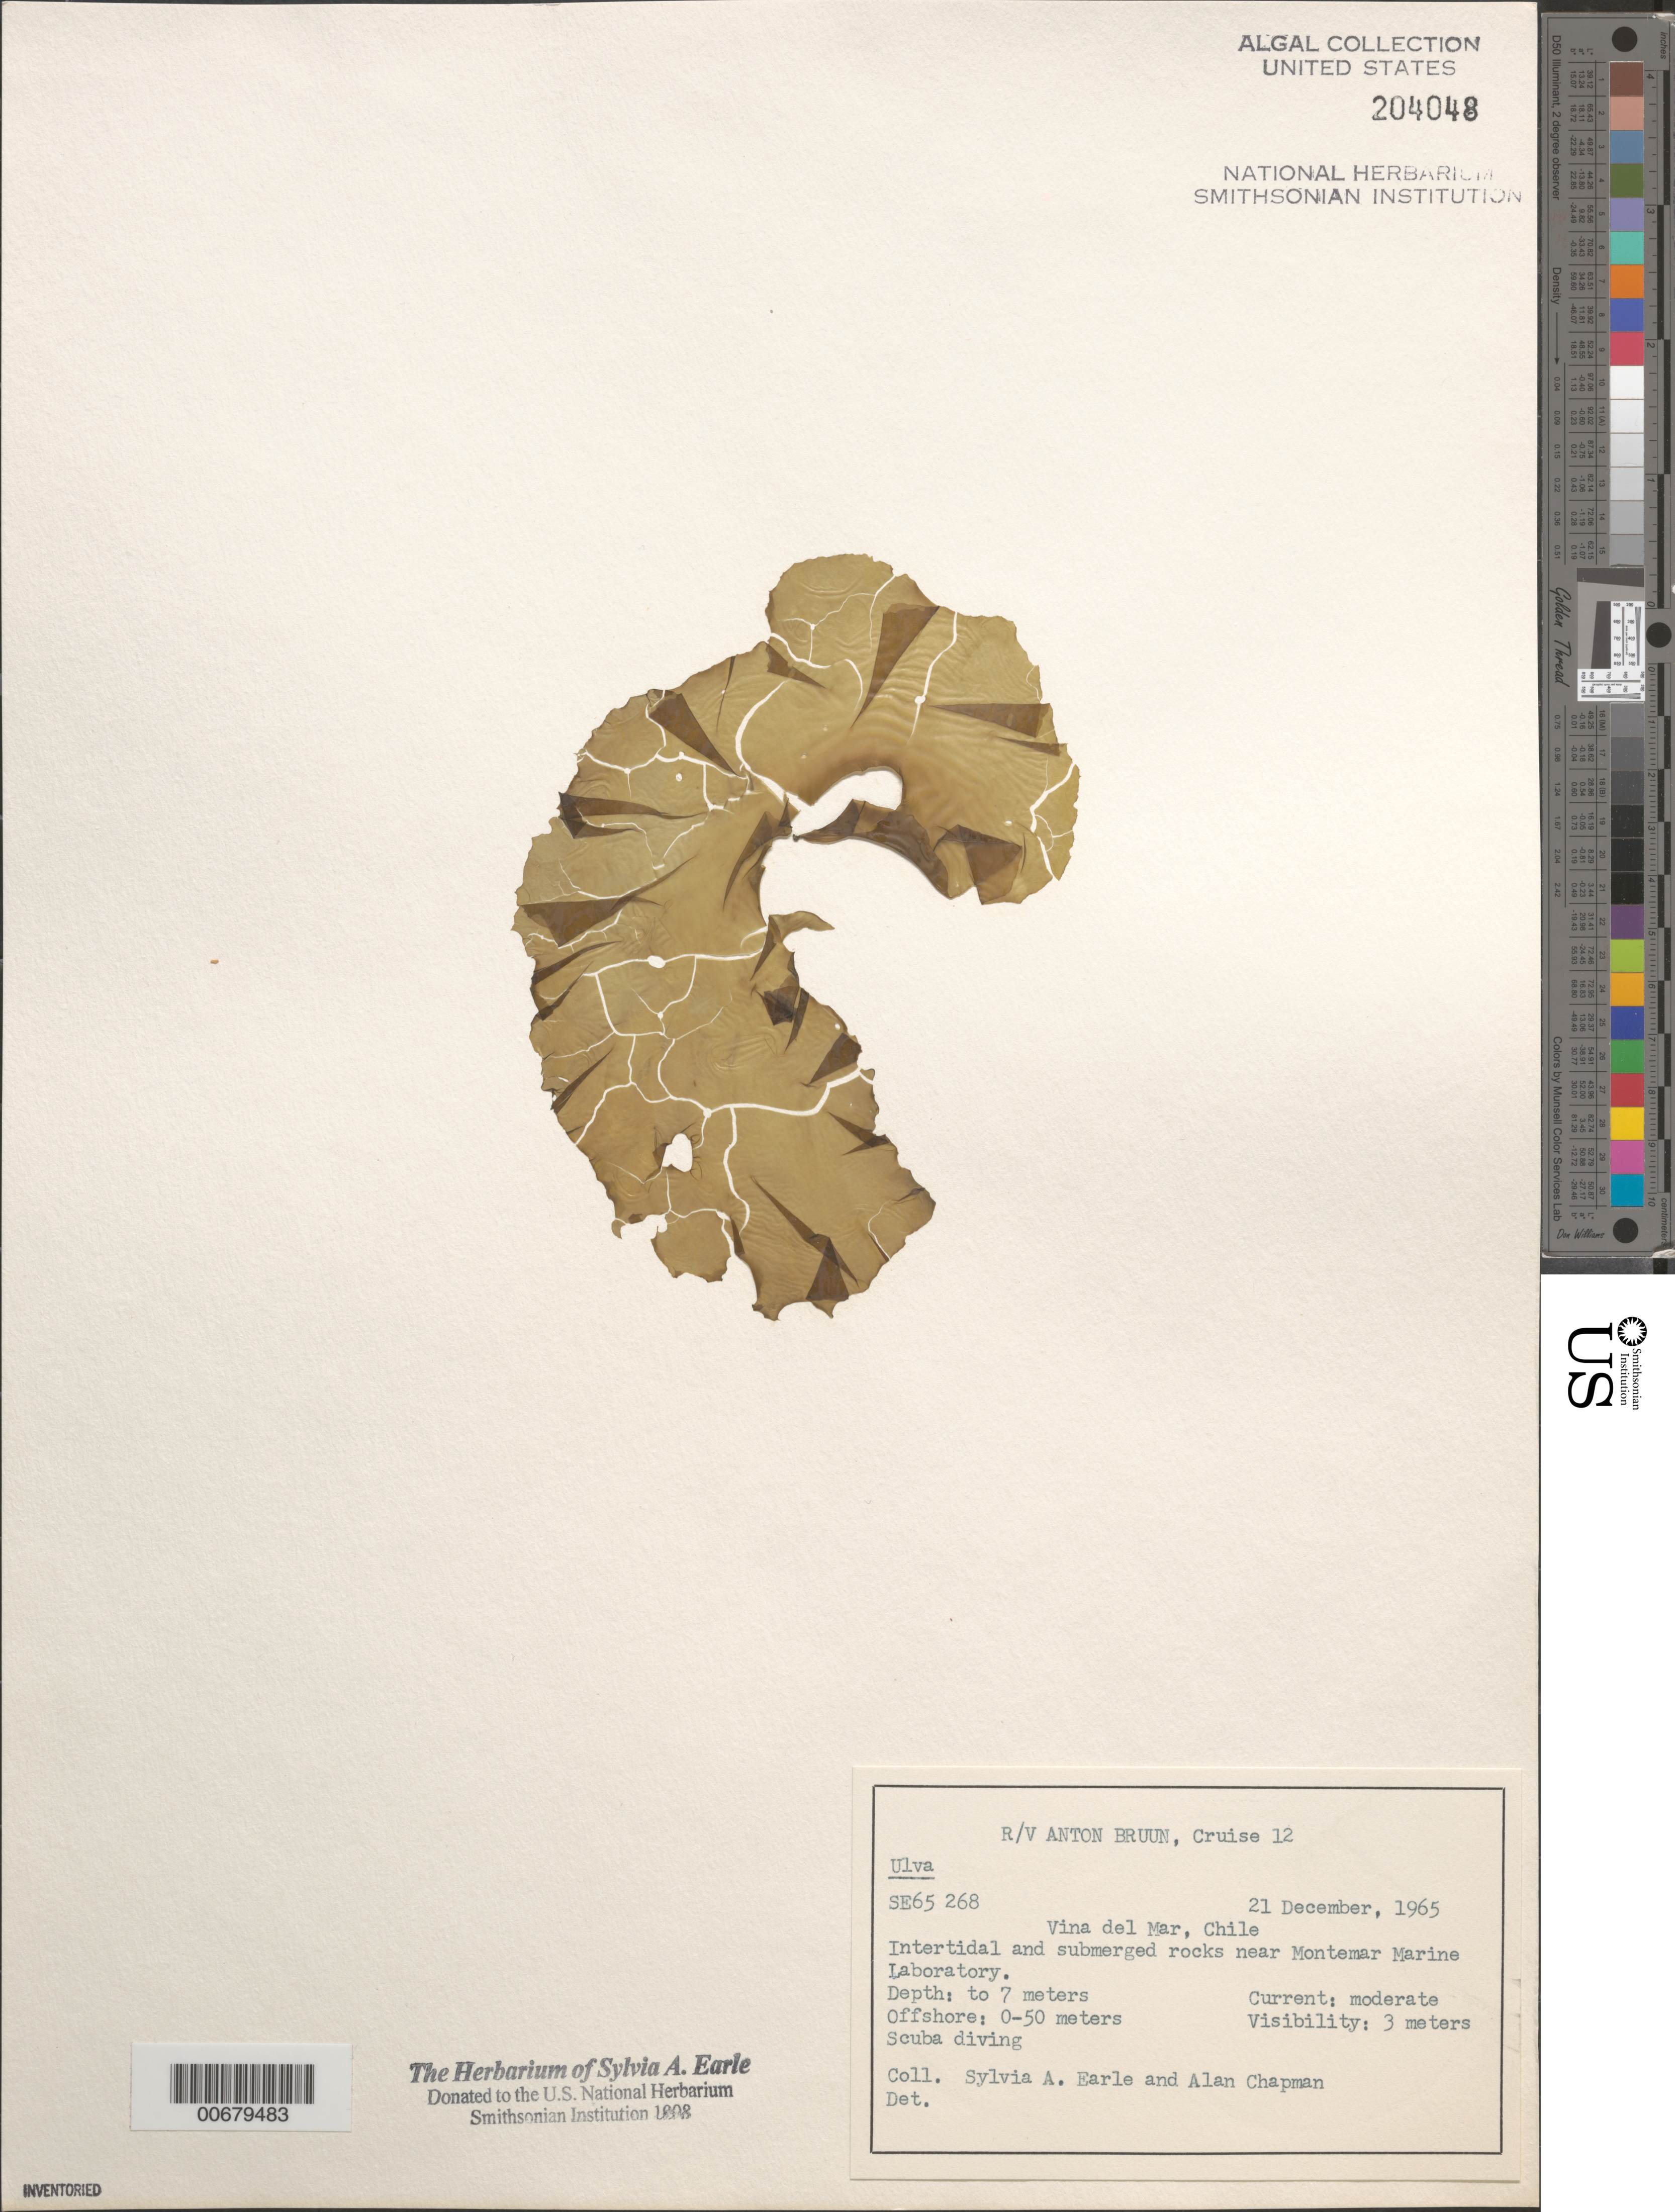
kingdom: Plantae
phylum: Chlorophyta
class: Ulvophyceae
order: Ulvales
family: Ulvaceae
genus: Ulva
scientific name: Ulva sp.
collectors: S. A. Earle & A. Chapman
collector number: SE 65268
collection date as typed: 21 Dec 1965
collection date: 1965-12-21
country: Chile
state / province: Valparaíso (V)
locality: Vina del Mar, near Montemar Marine Laboratory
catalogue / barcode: US 204048